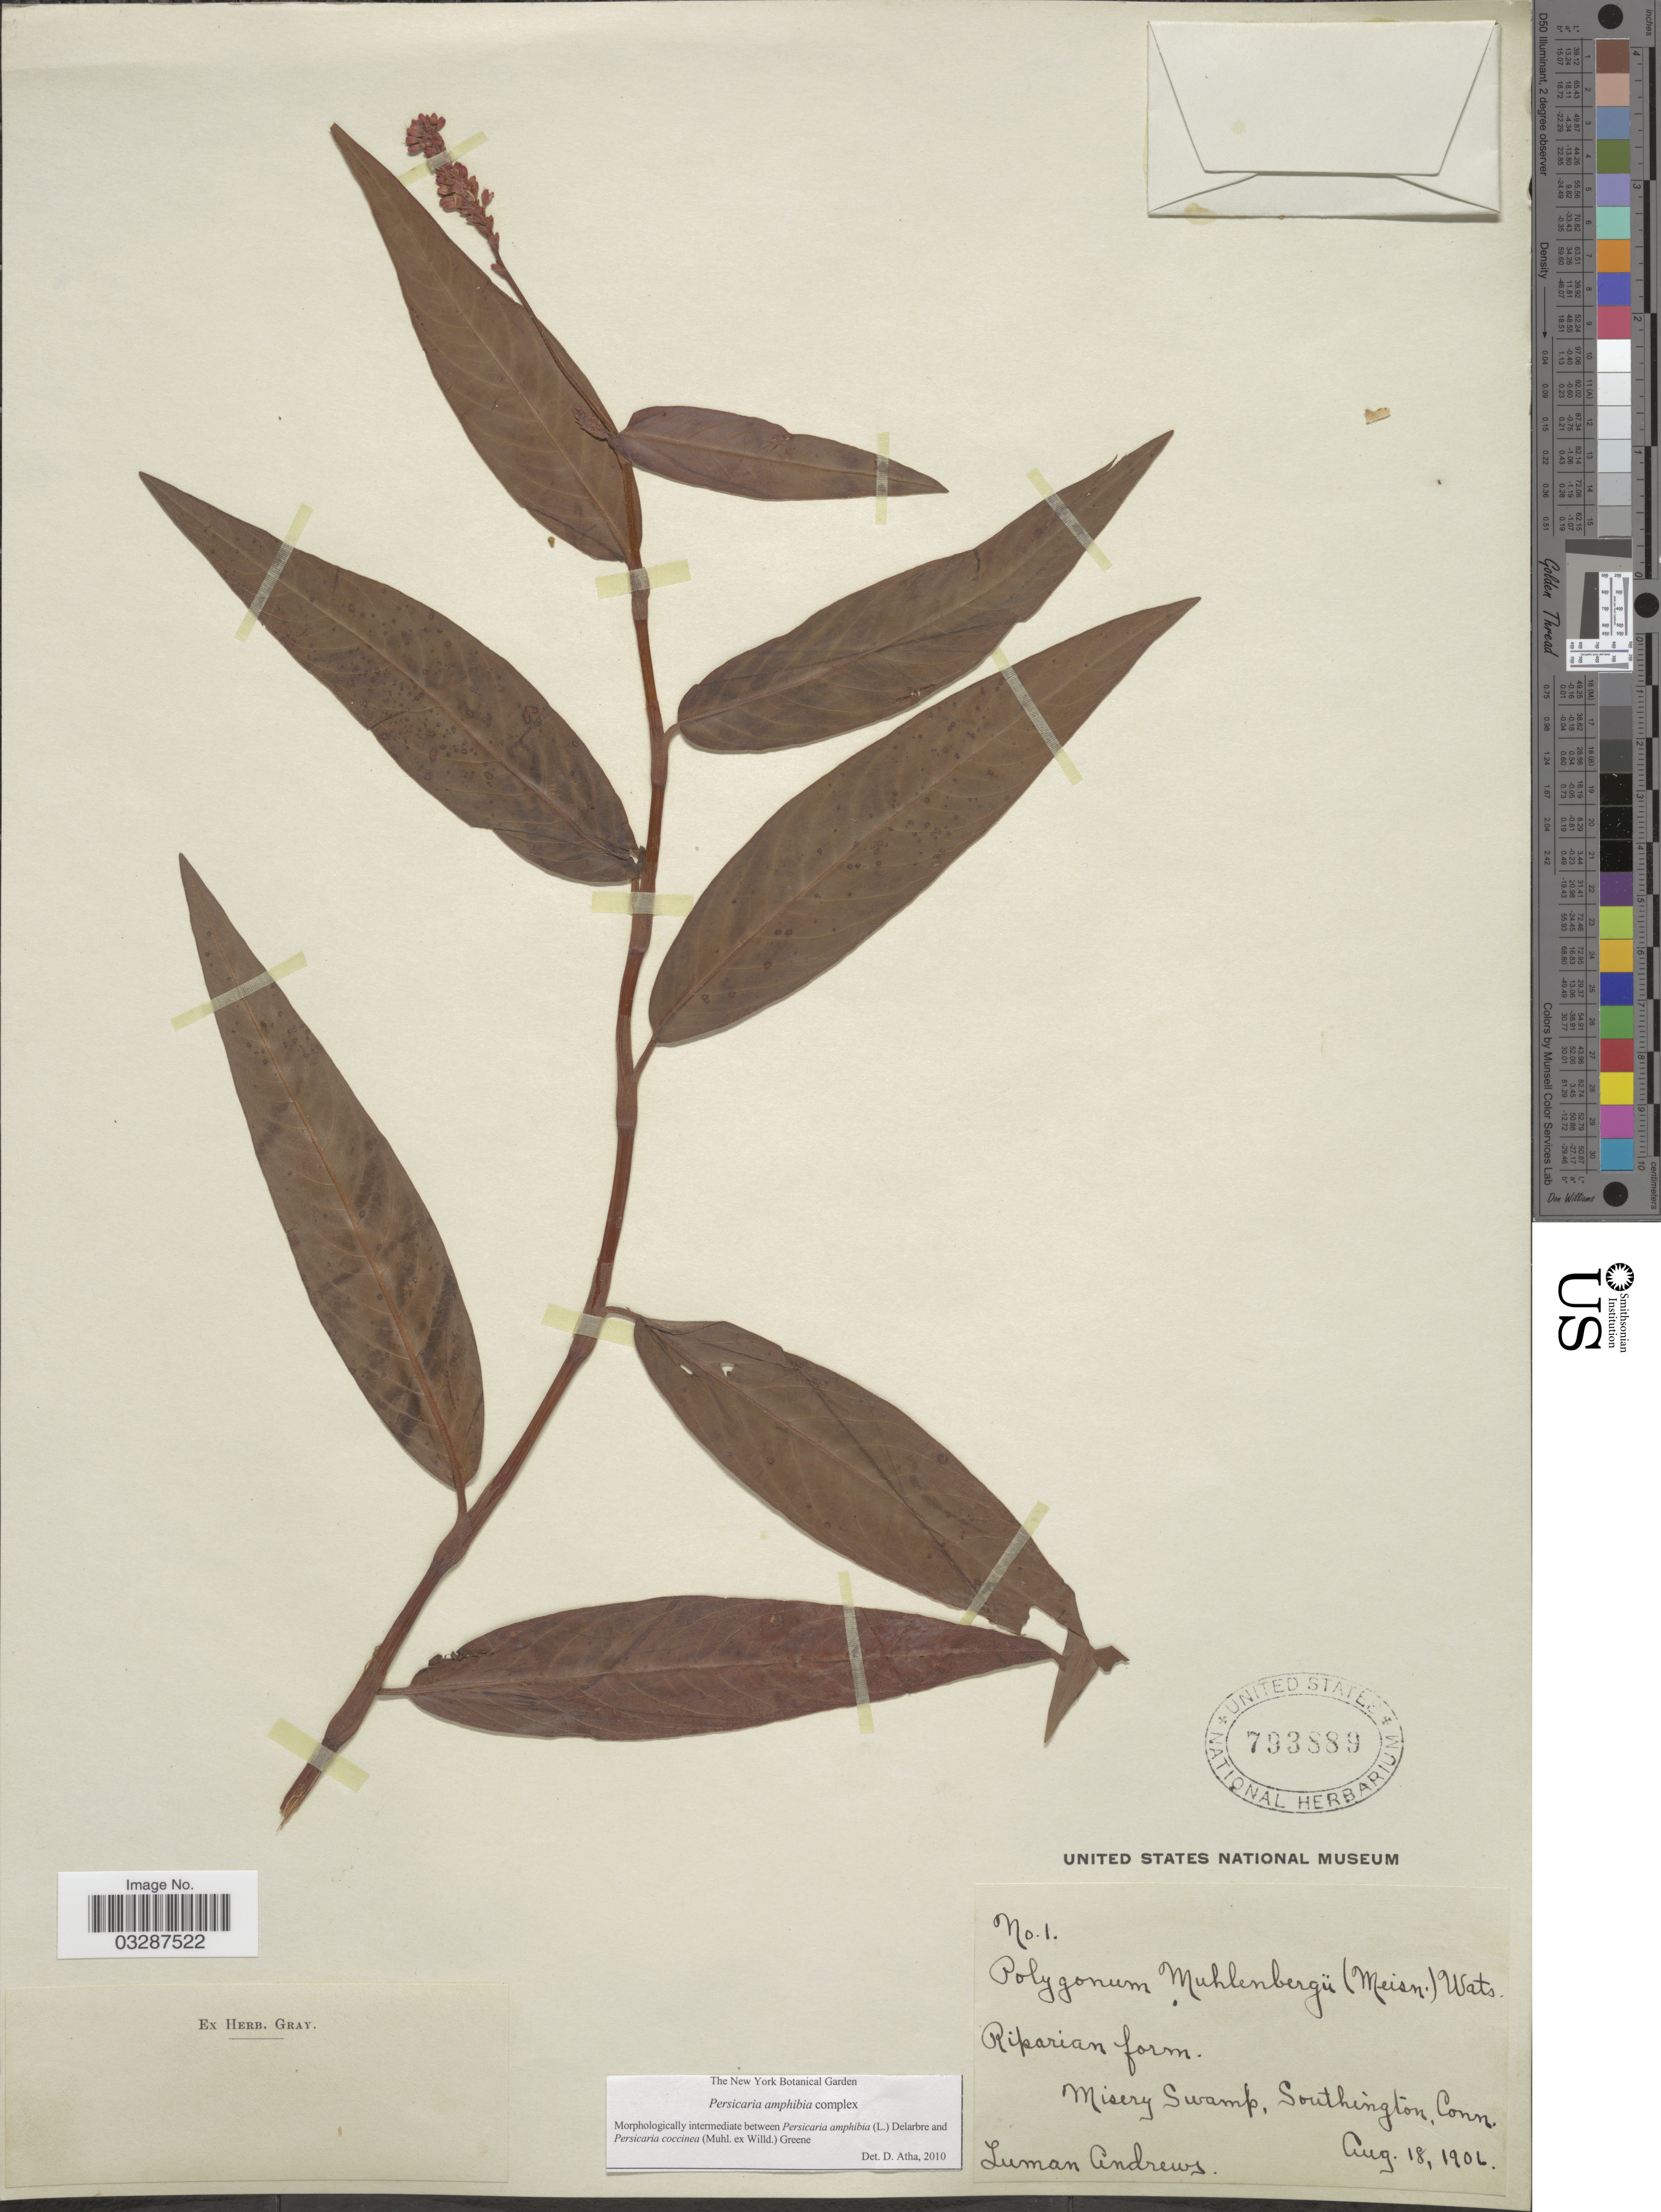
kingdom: Plantae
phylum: Tracheophyta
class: Magnoliopsida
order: Caryophyllales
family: Polygonaceae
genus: Persicaria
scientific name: Persicaria amphibia complex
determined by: Atha, D. E.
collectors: L. Andrews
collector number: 1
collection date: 1906-08-18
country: United States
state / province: Connecticut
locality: Misery Swamp, Southington.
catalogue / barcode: US 793889